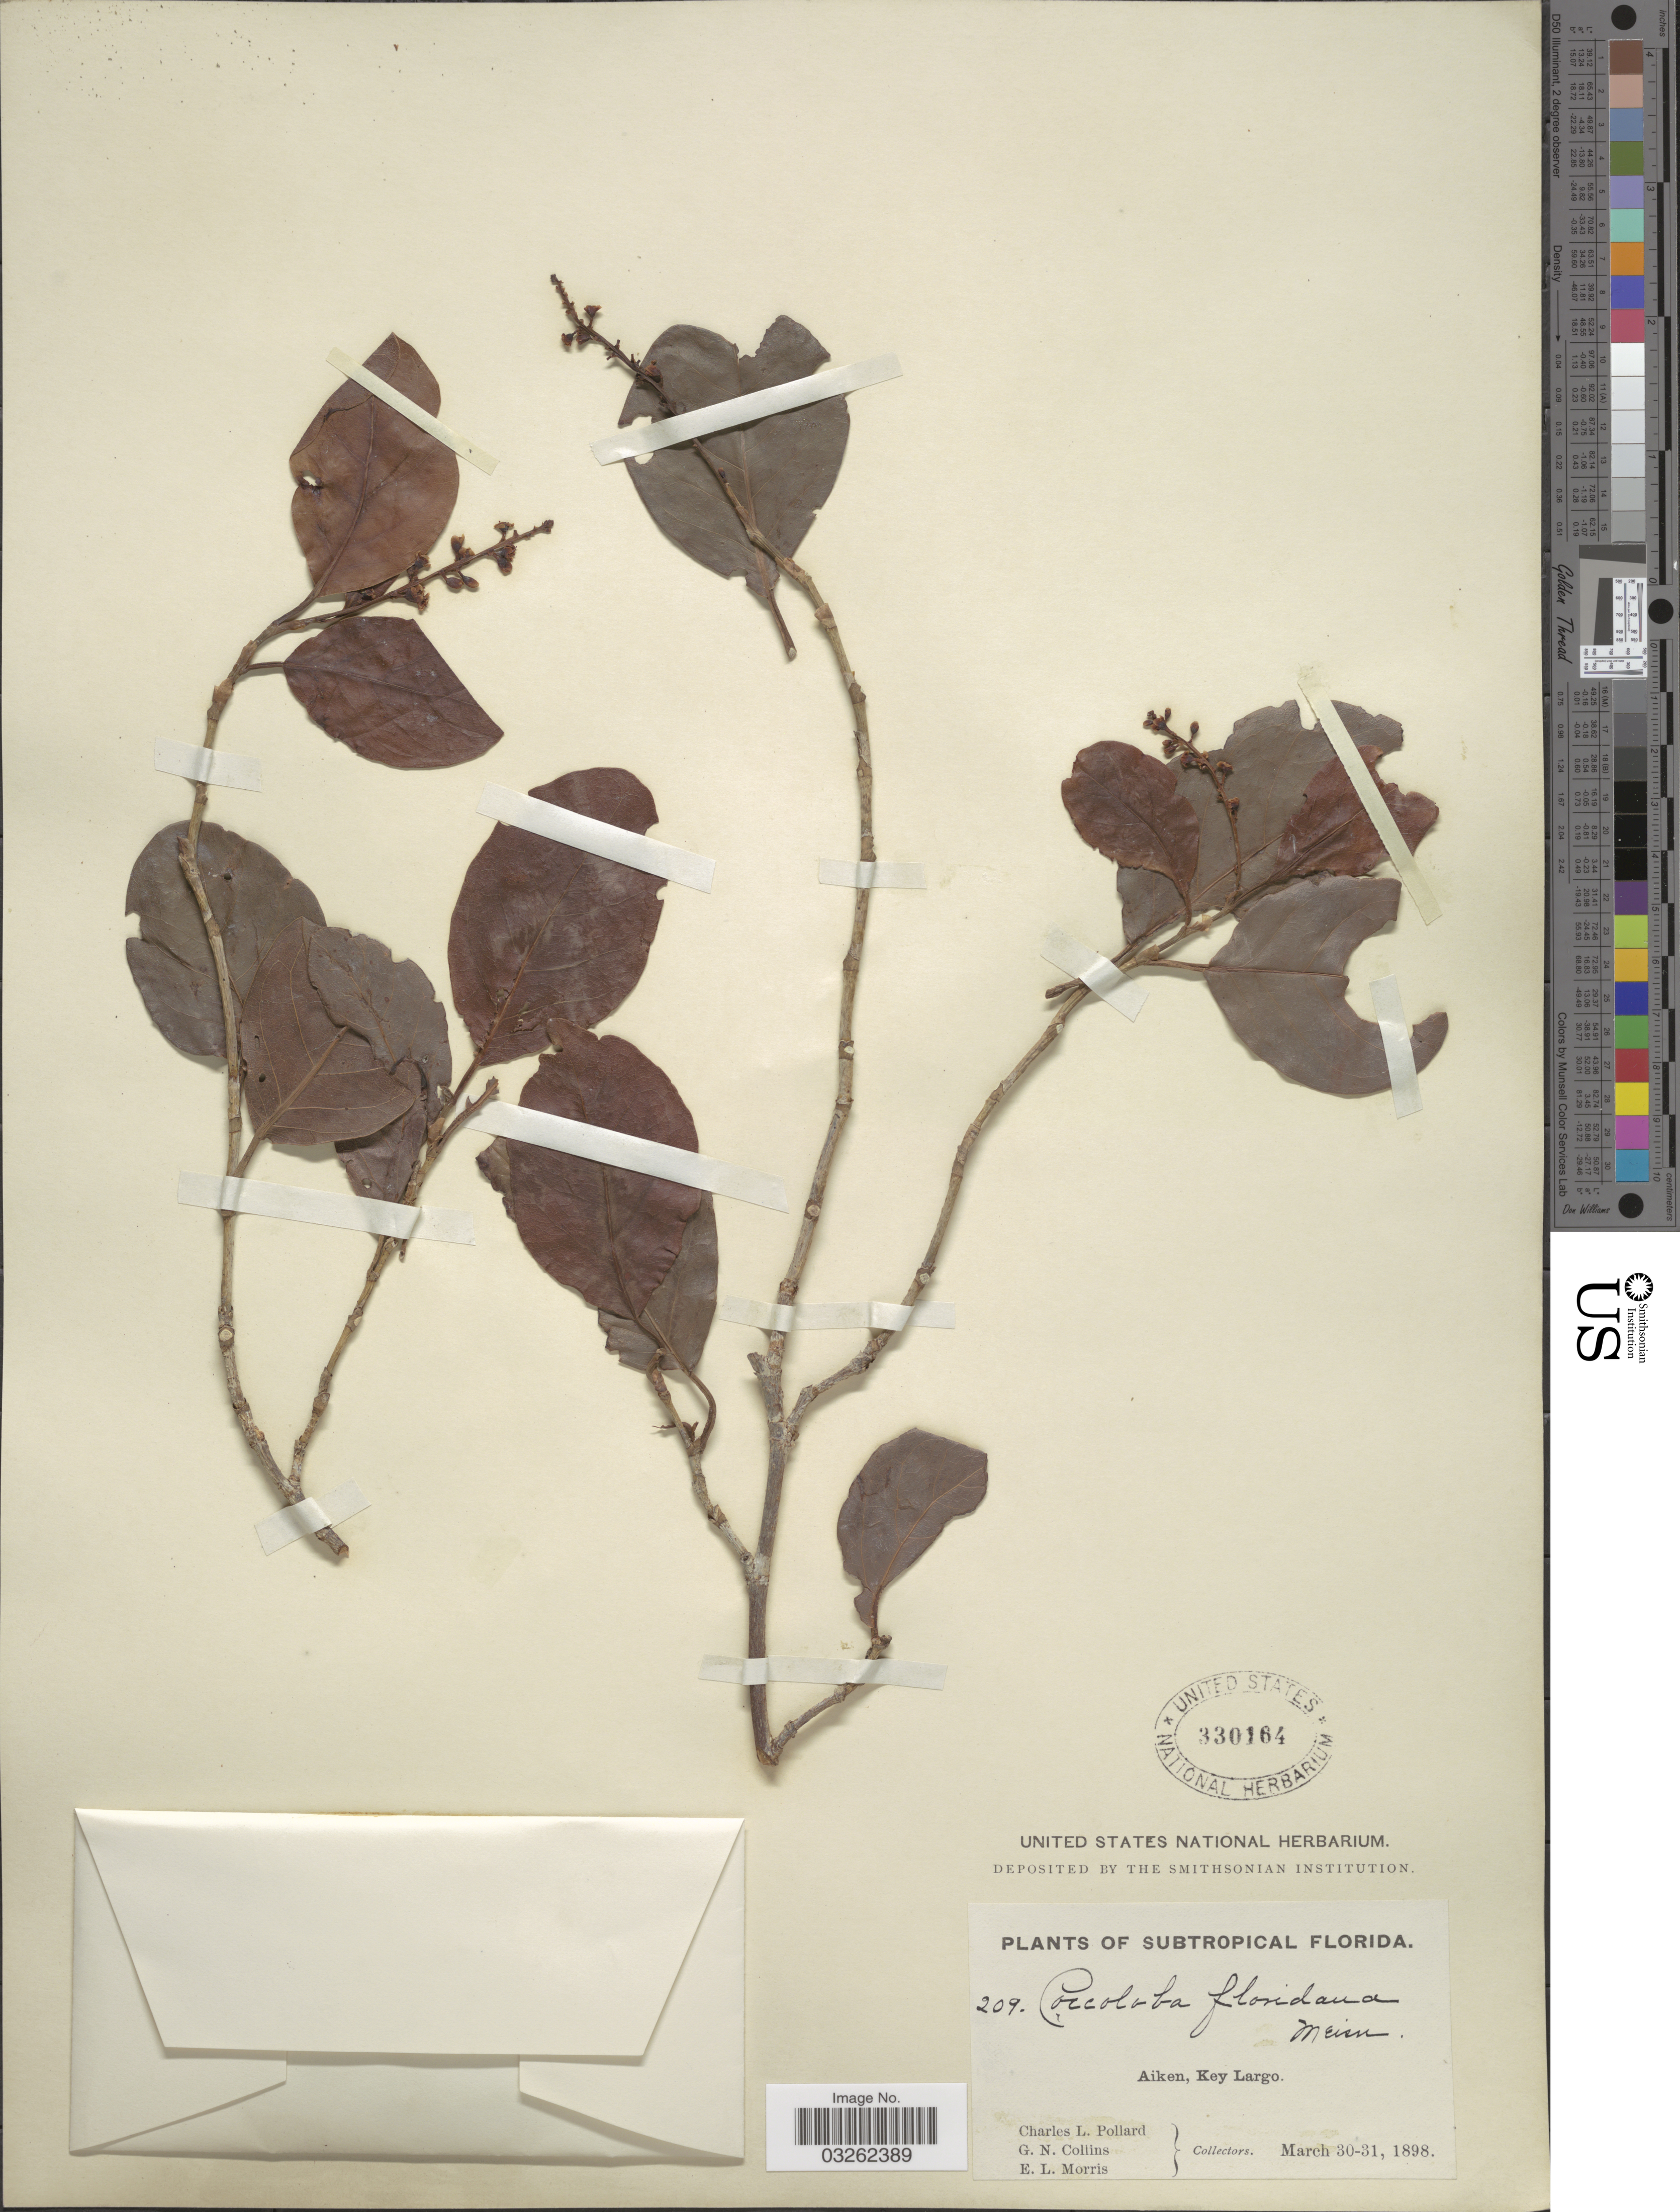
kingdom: Plantae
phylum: Tracheophyta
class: Magnoliopsida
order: Caryophyllales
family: Polygonaceae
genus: Coccoloba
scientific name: Coccoloba floridana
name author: Meisn. in DC.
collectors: C. L. Pollard, G. Collins & E. Morris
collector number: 209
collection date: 1898-03-30/1898-03-31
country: United States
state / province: Florida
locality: Subtropical Florida. Aiken, Key Largo.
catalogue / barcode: US 330164